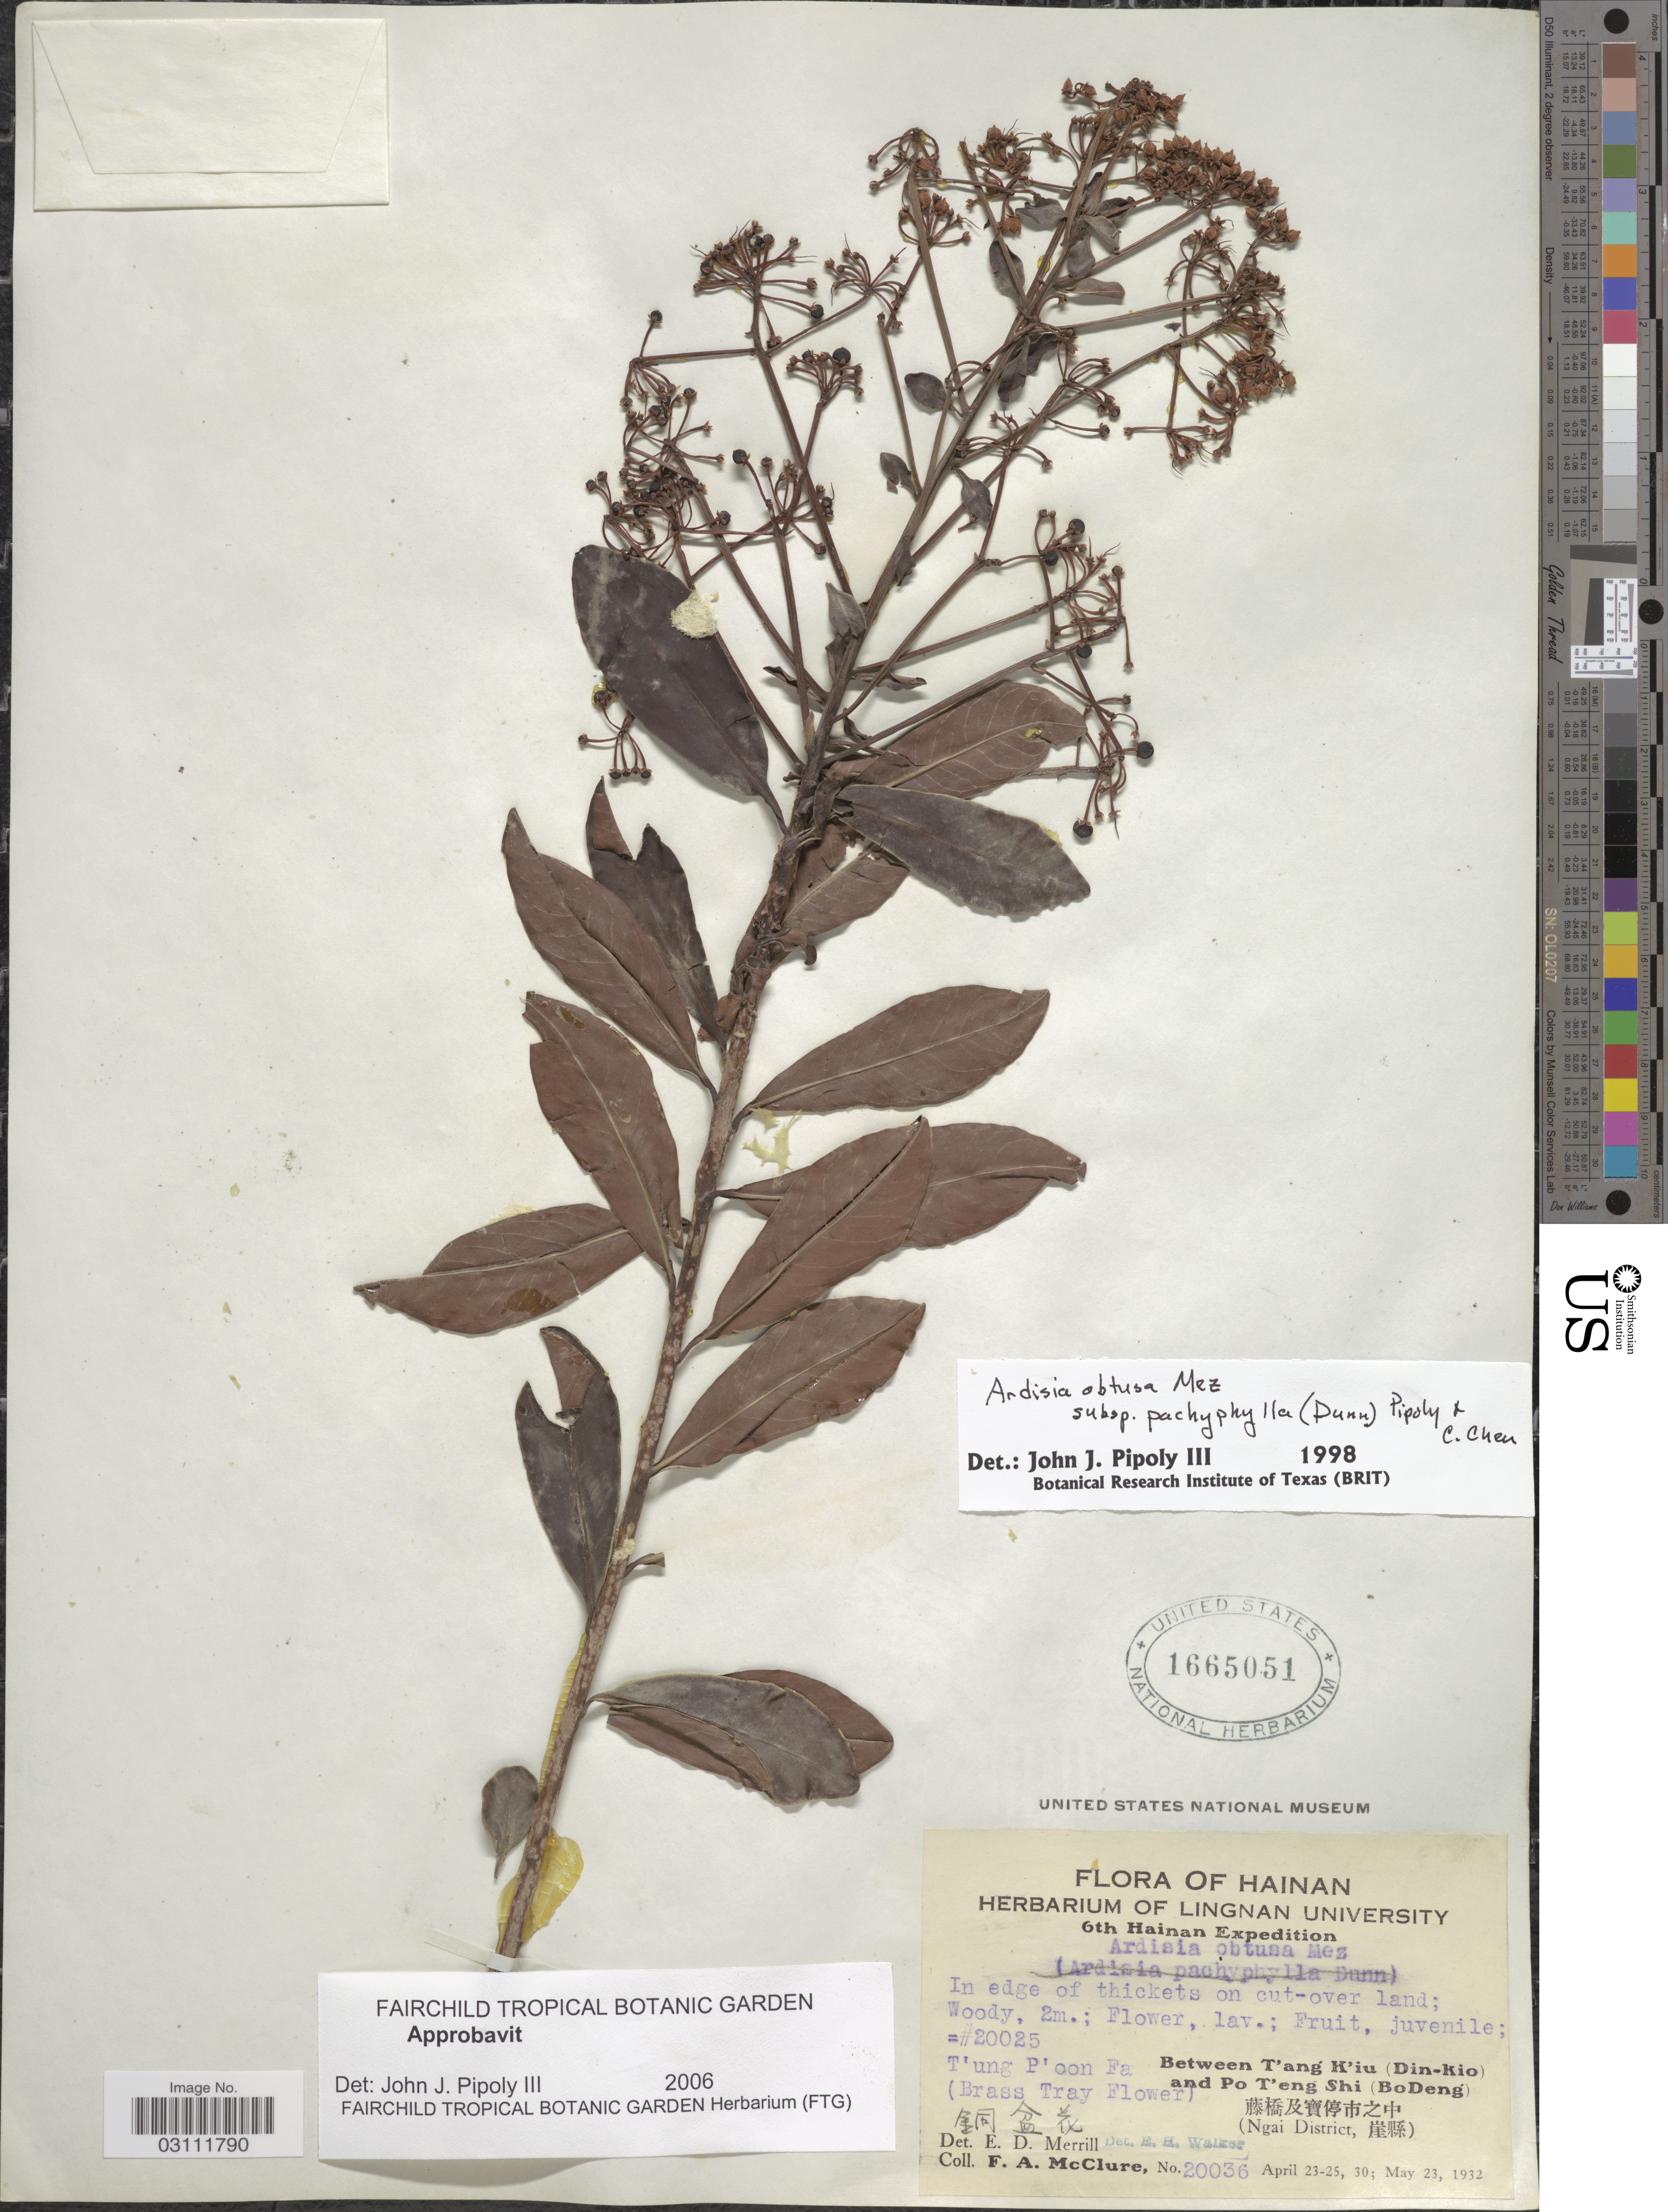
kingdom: Plantae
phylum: Tracheophyta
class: Magnoliopsida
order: Ericales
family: Primulaceae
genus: Ardisia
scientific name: Ardisia obtusa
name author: Mez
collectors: F. A. McClure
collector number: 20036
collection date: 1932-04-23/1932-05-23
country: China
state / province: Hainan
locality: T'ung P'oon Fa. (Brass Tray Flower). Between T'ang K'iu (Din-kio) and Po T'eng Shi (BoDeng). (Ngai District).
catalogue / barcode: US 1665051